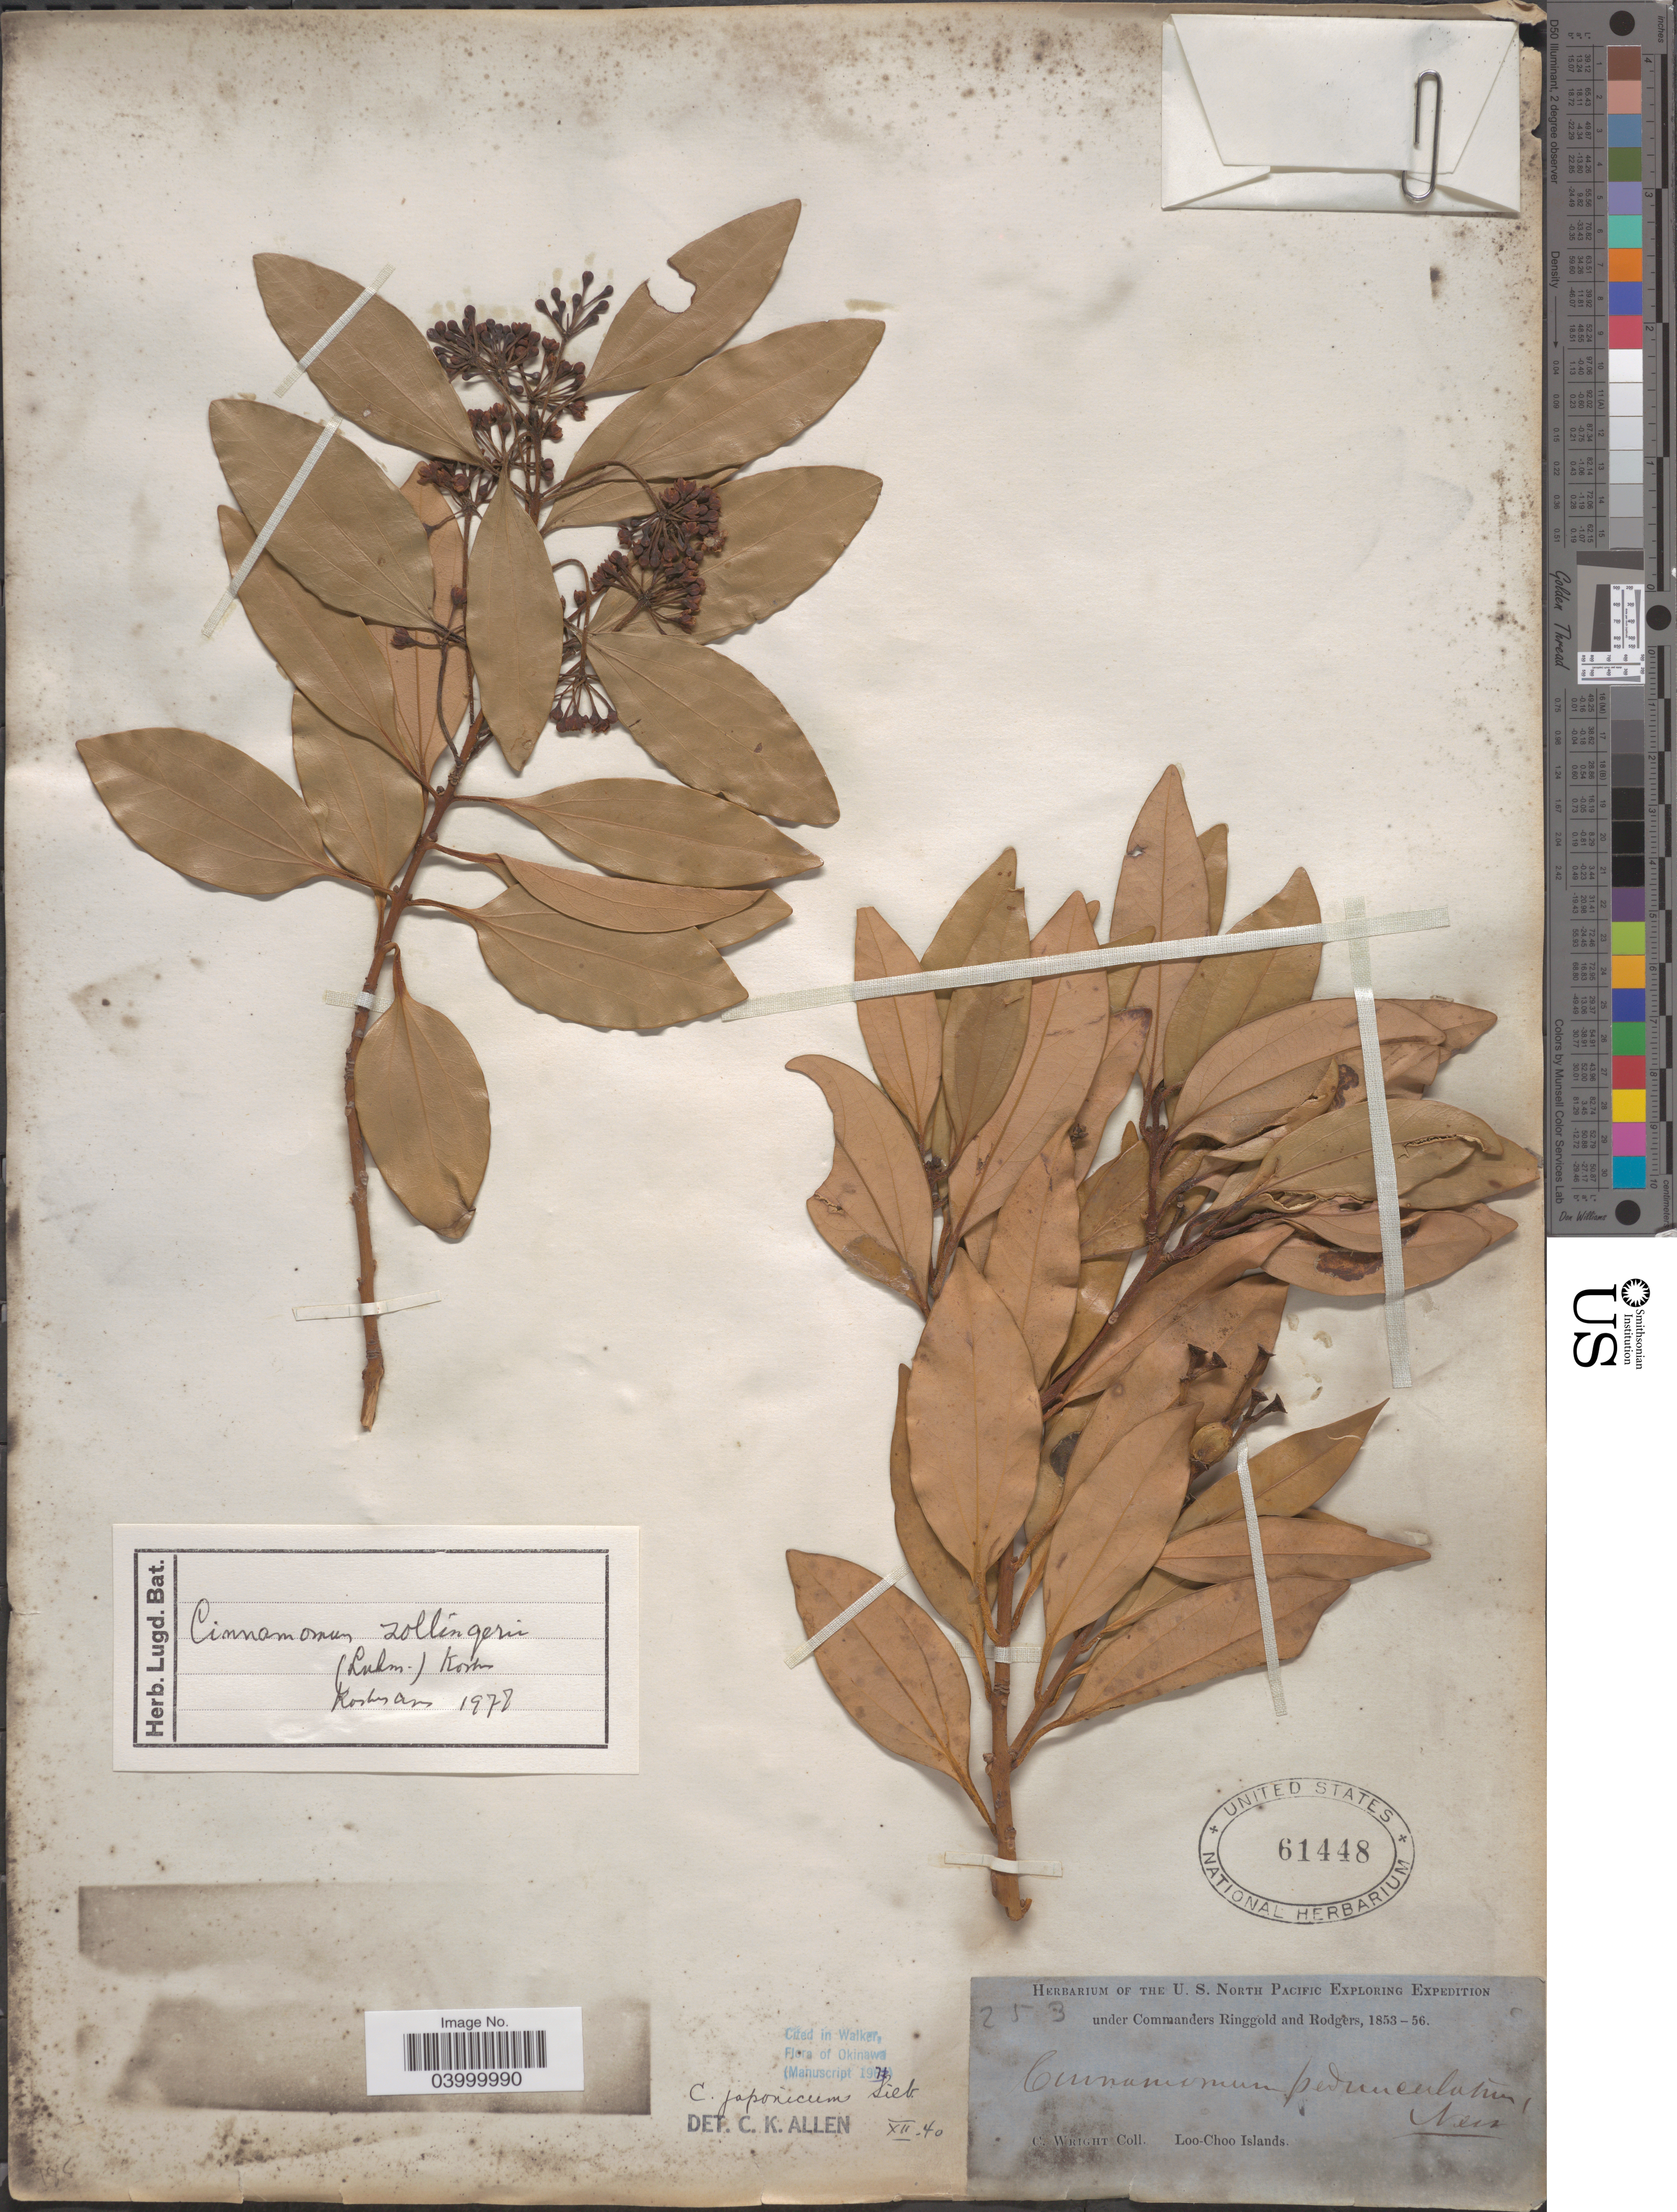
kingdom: Plantae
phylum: Tracheophyta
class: Magnoliopsida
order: Laurales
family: Lauraceae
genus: Cinnamomum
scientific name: Cinnamomum zollingeri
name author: Lukman.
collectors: C. Wright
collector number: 253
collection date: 1853/1856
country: Japan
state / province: Okinawa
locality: Loo-Choo Islands.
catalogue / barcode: US 61448